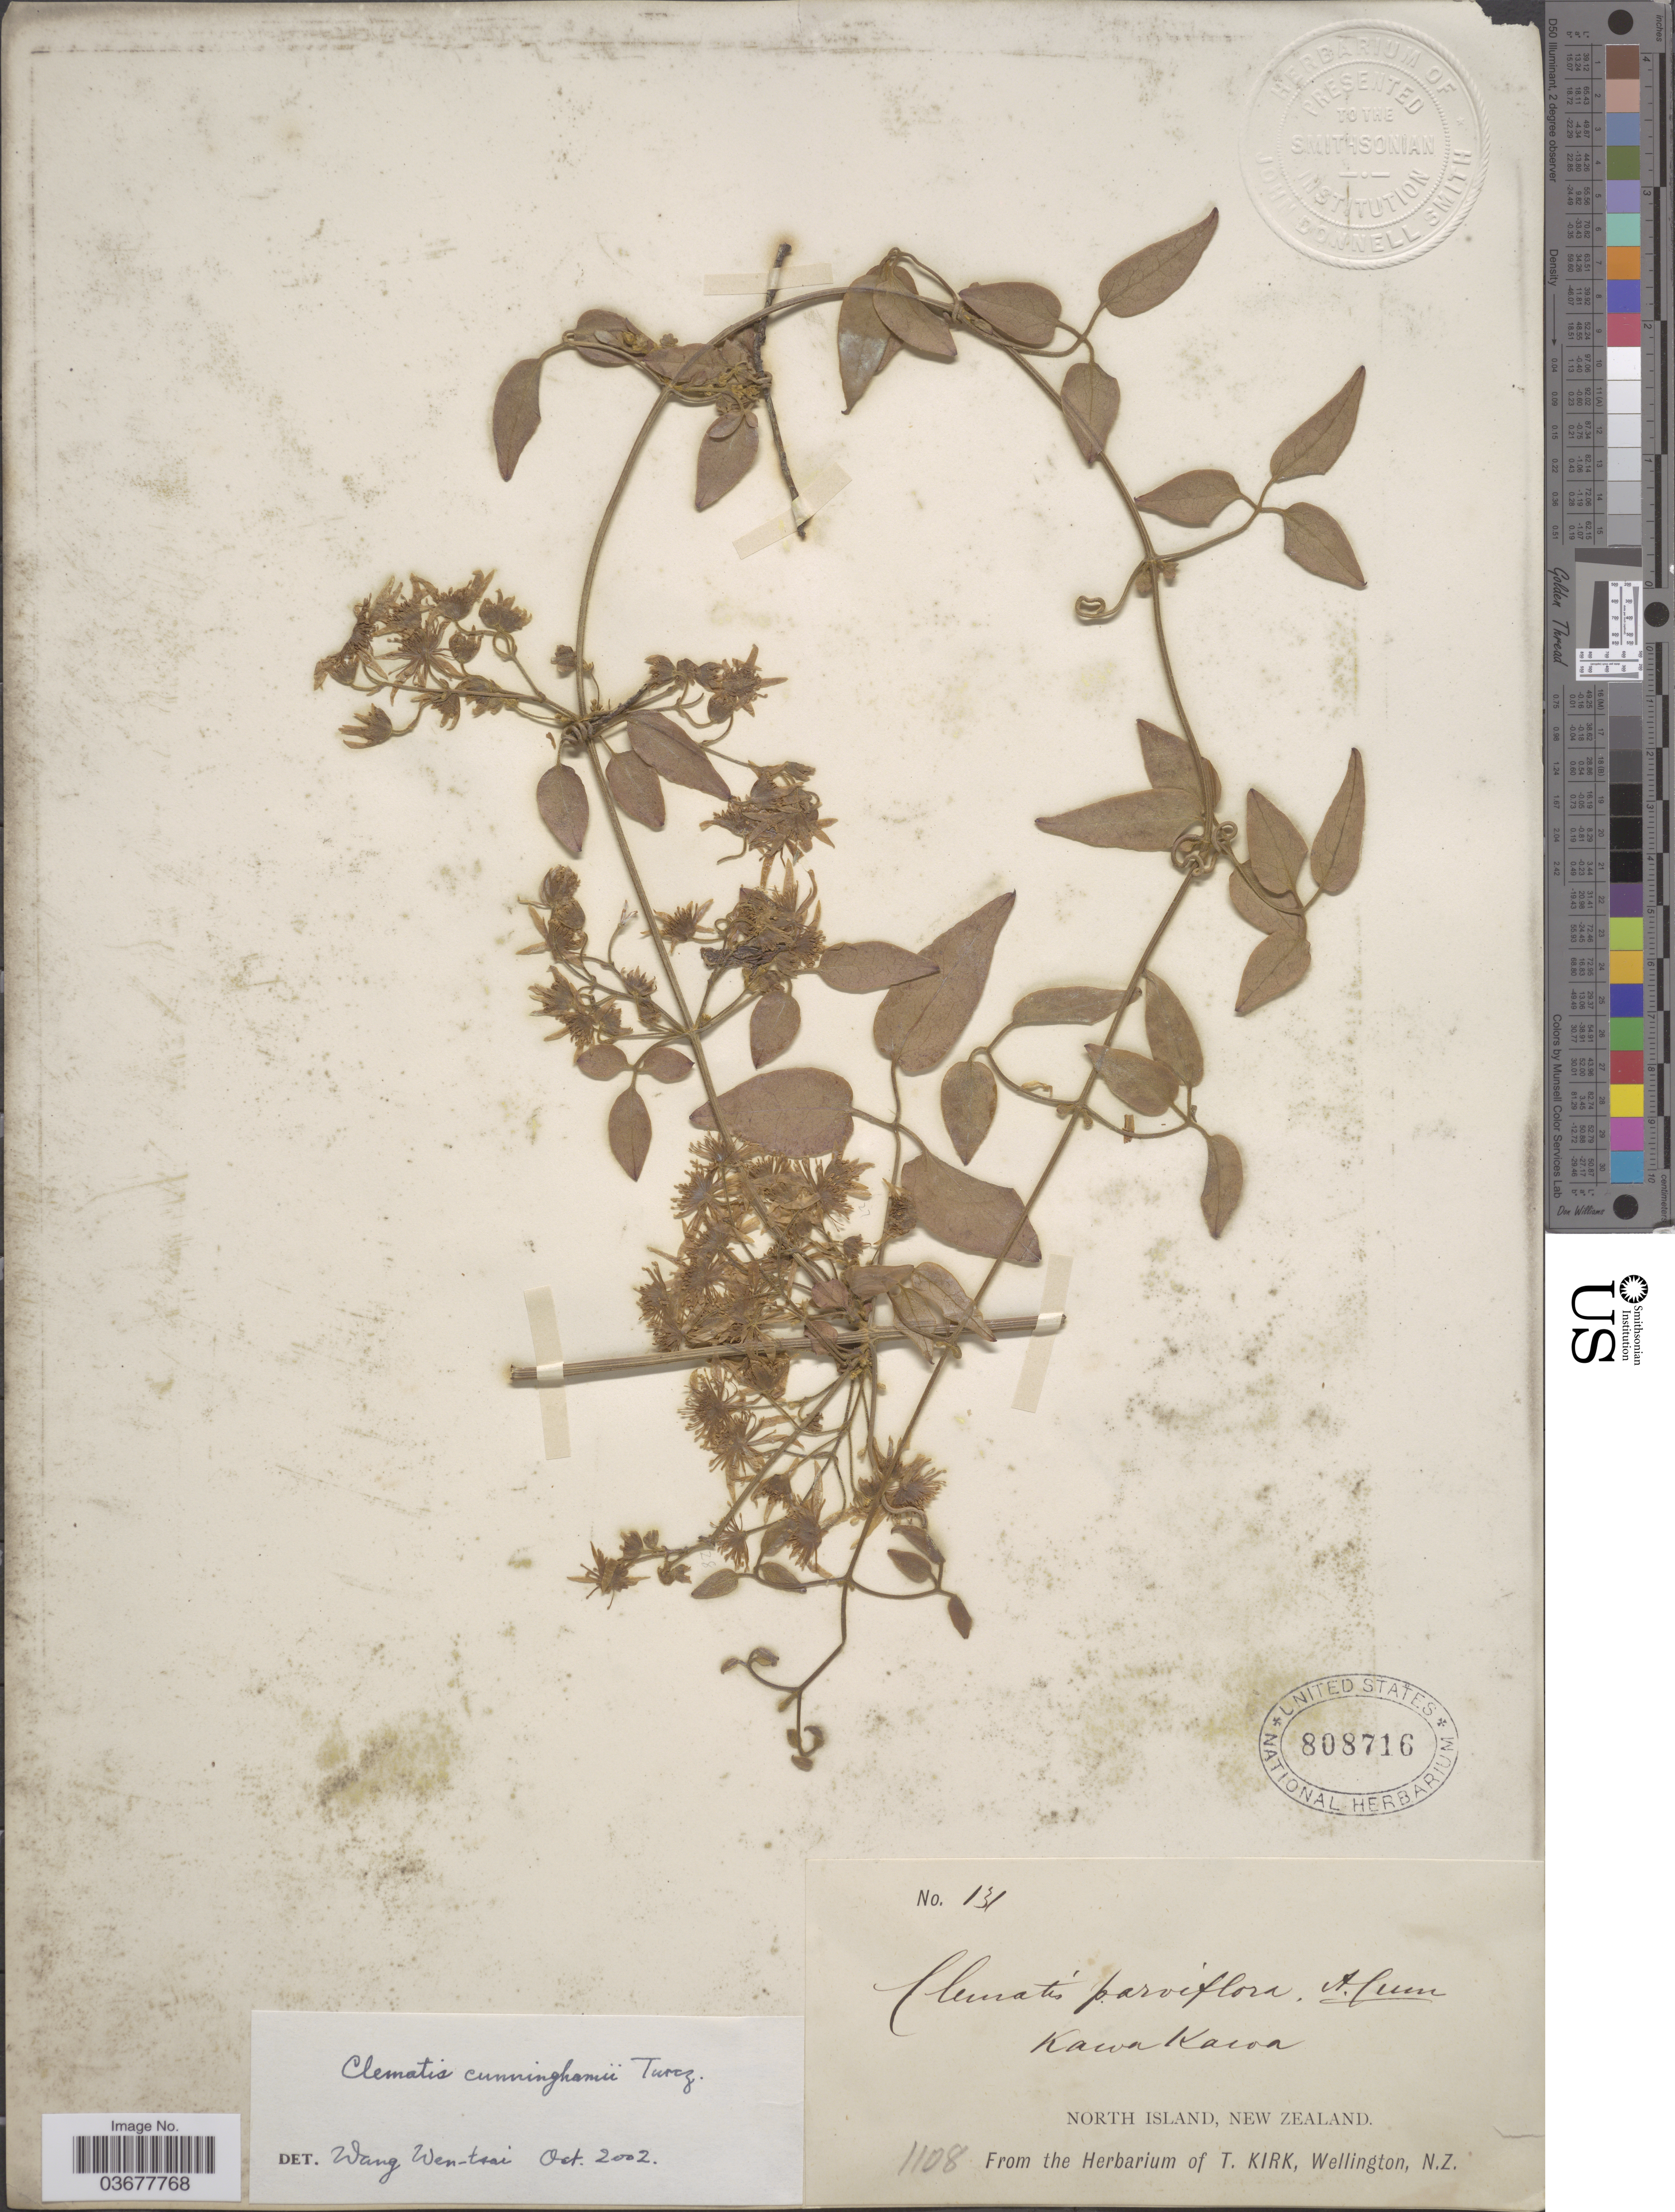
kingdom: Plantae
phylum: Tracheophyta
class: Magnoliopsida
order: Ranunculales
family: Ranunculaceae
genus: Clematis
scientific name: Clematis cunninghamii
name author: Turcz.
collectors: ex herb. T. Kirk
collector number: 131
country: New Zealand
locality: Kawa Kawa. North Island.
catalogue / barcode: US 808716